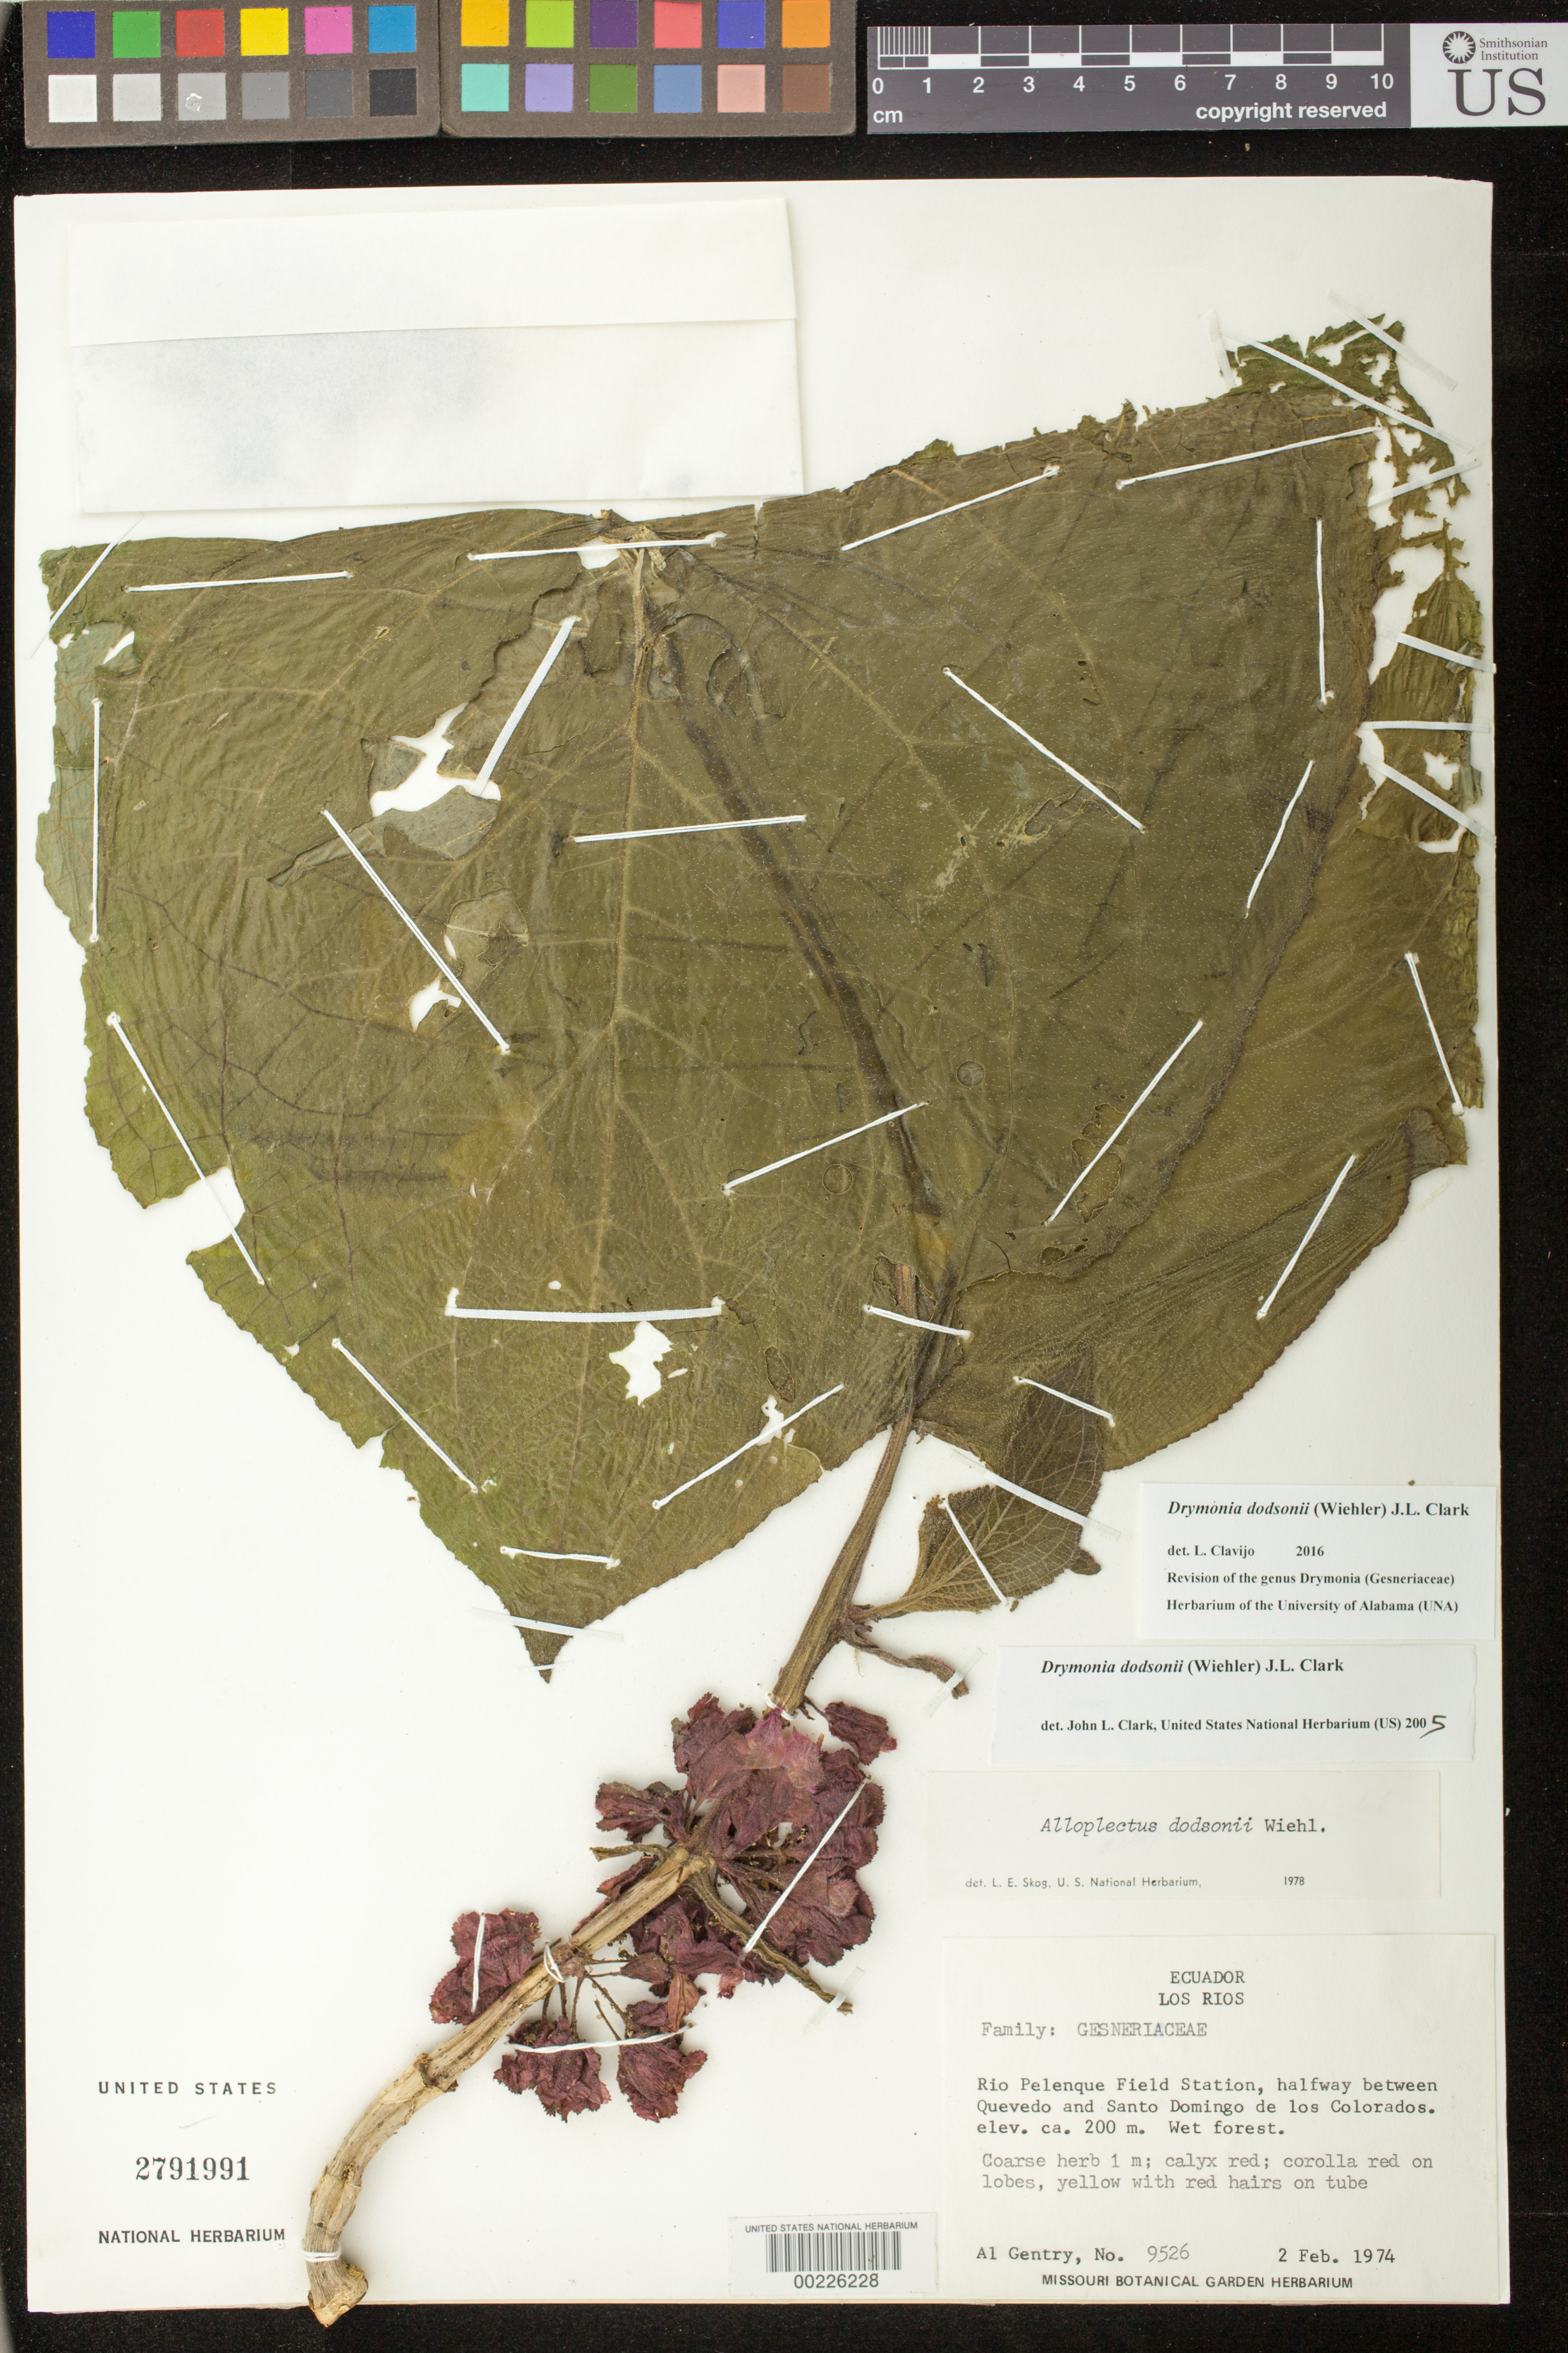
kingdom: Plantae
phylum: Tracheophyta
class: Magnoliopsida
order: Lamiales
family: Gesneriaceae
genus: Drymonia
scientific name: Drymonia dodsonii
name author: (Wiehler) J.L. Clark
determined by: Clark, J. L., (SEL), The Marie Selby Botanical Garden (UNITED STATES)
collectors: A. H. Gentry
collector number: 9526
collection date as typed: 02 Feb 1974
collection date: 1974-02-02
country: Ecuador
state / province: Los Ríos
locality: Rio Palenque Field Station, halfway between Quevedo and Santo Domingo de los Colorados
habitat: Wet forest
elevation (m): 200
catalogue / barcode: US 2791991